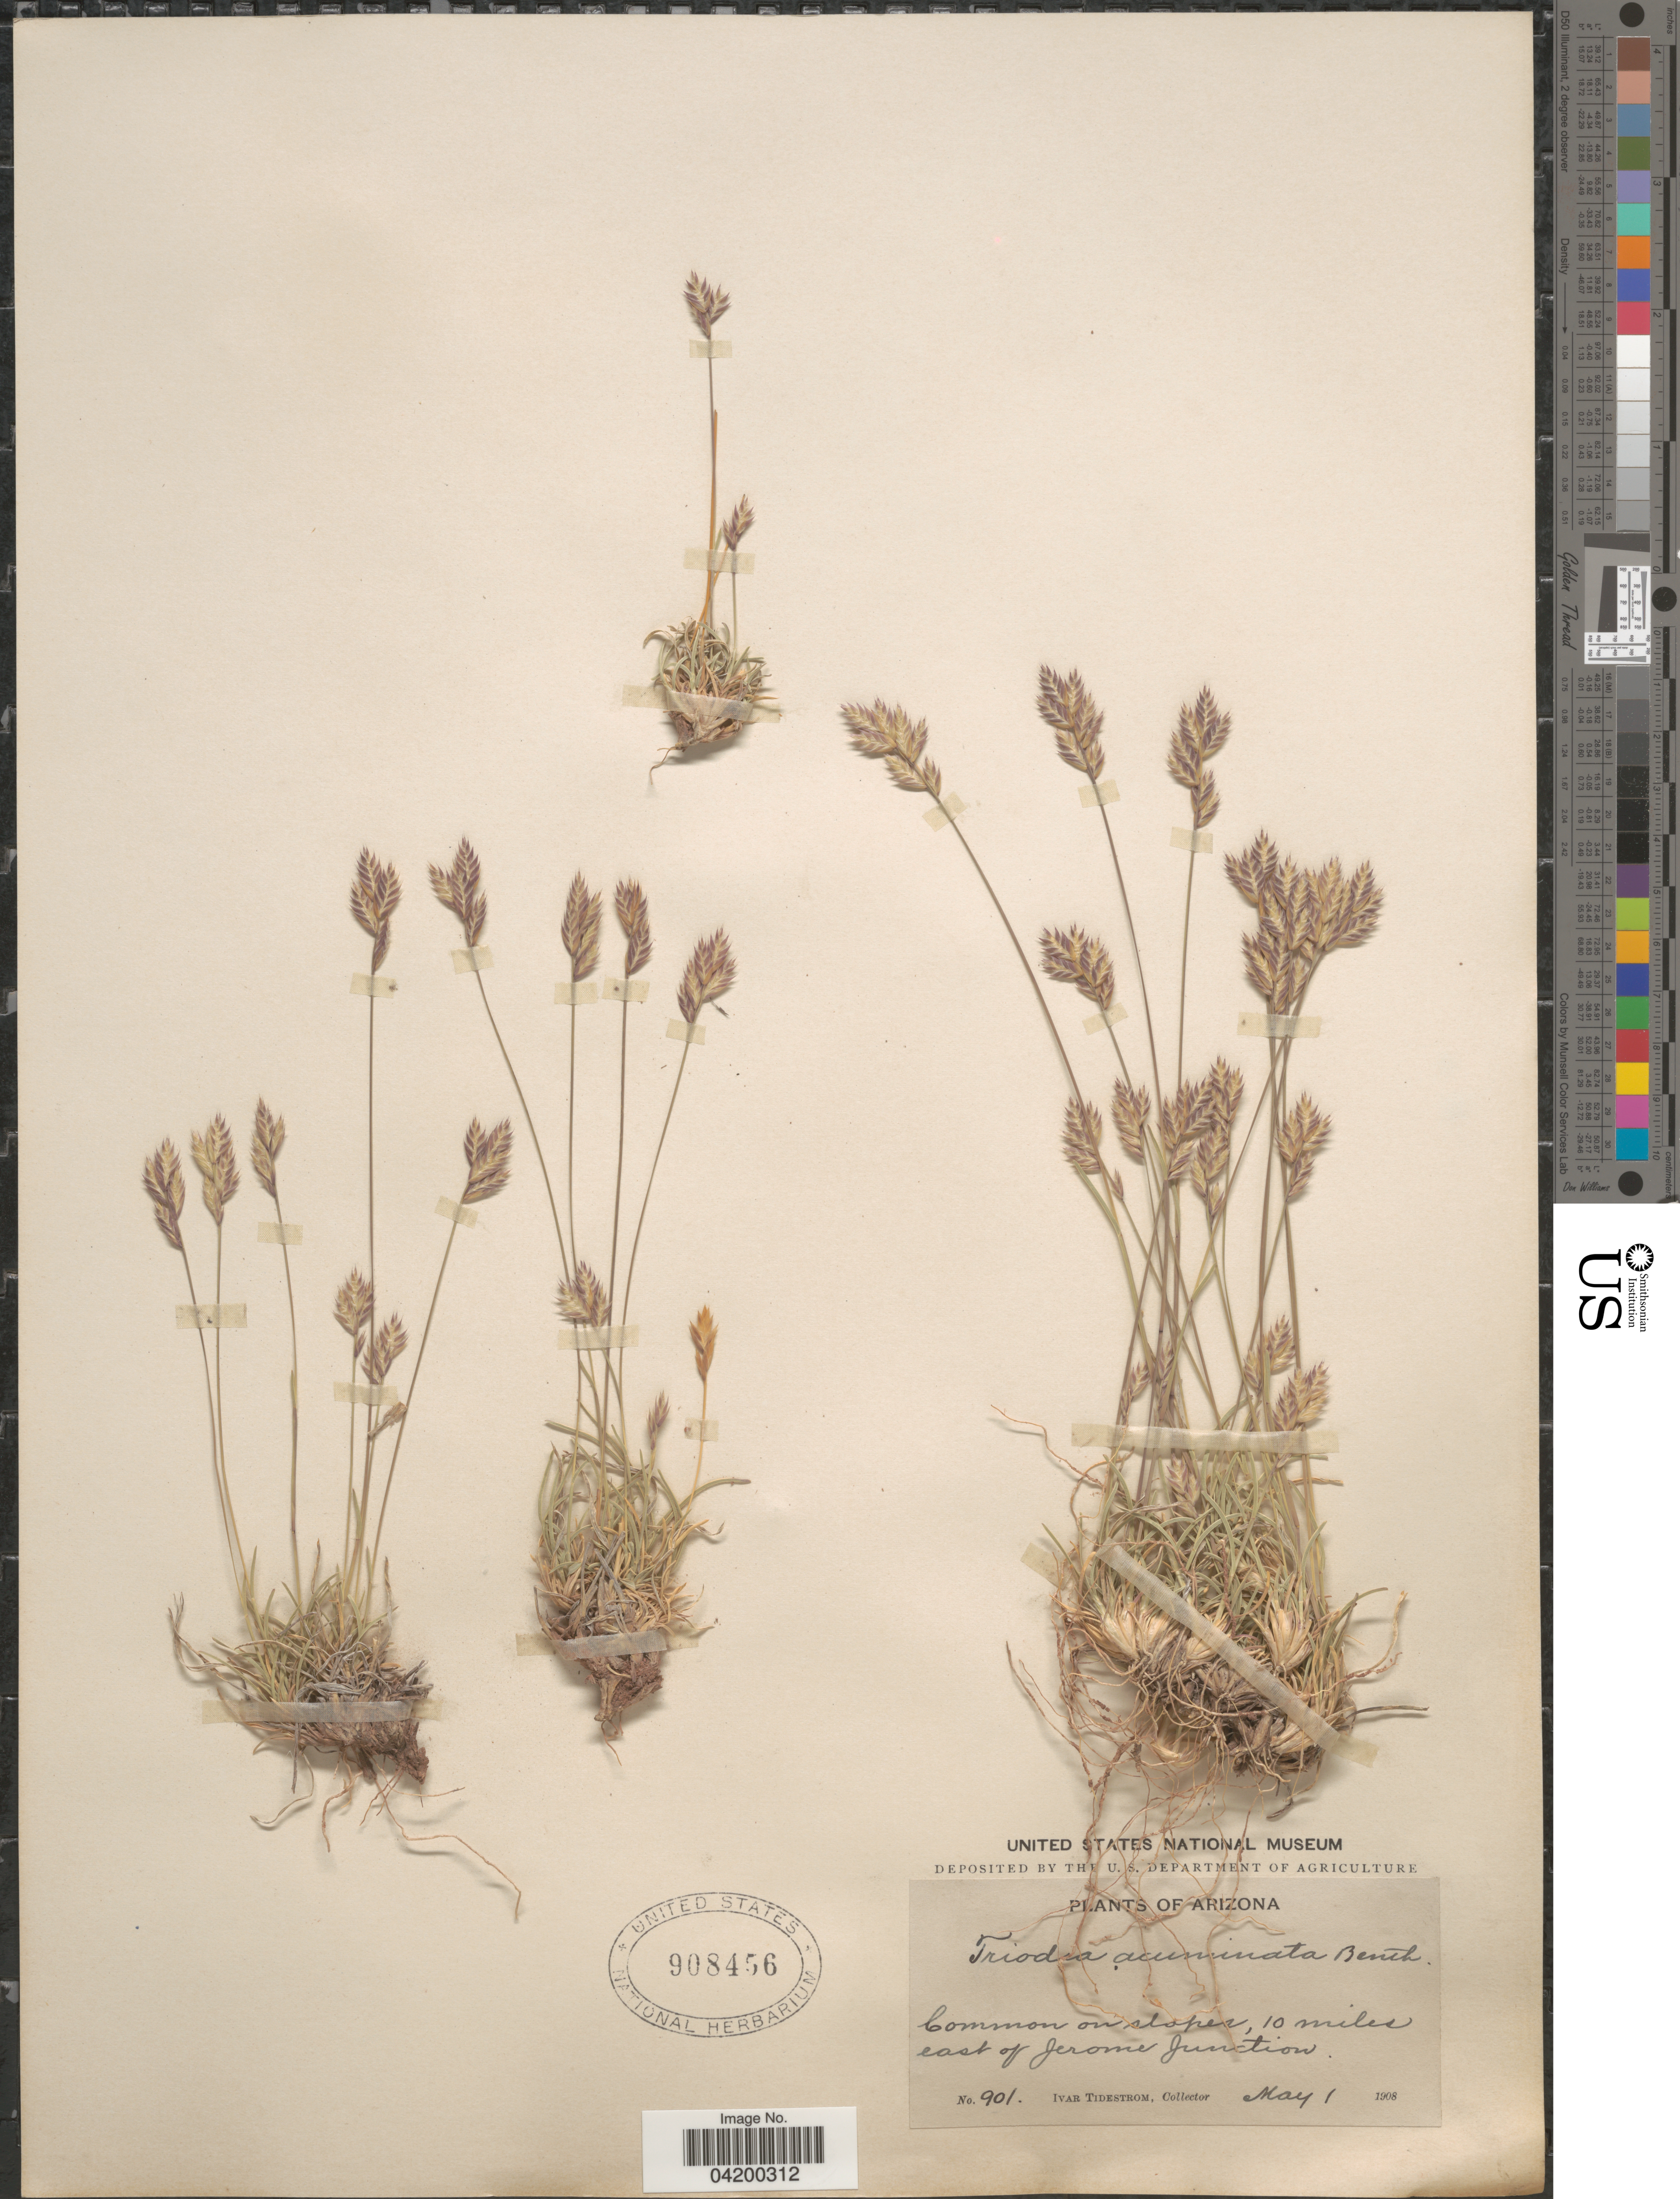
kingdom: Plantae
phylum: Tracheophyta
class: Liliopsida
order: Poales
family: Poaceae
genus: Erioneuron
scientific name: Erioneuron pilosum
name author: (Buckley) Nash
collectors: I. F. Tidestrom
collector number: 901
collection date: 1908-05-01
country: United States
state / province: Arizona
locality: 10 miles east of Jerome Junction.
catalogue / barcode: US 908456